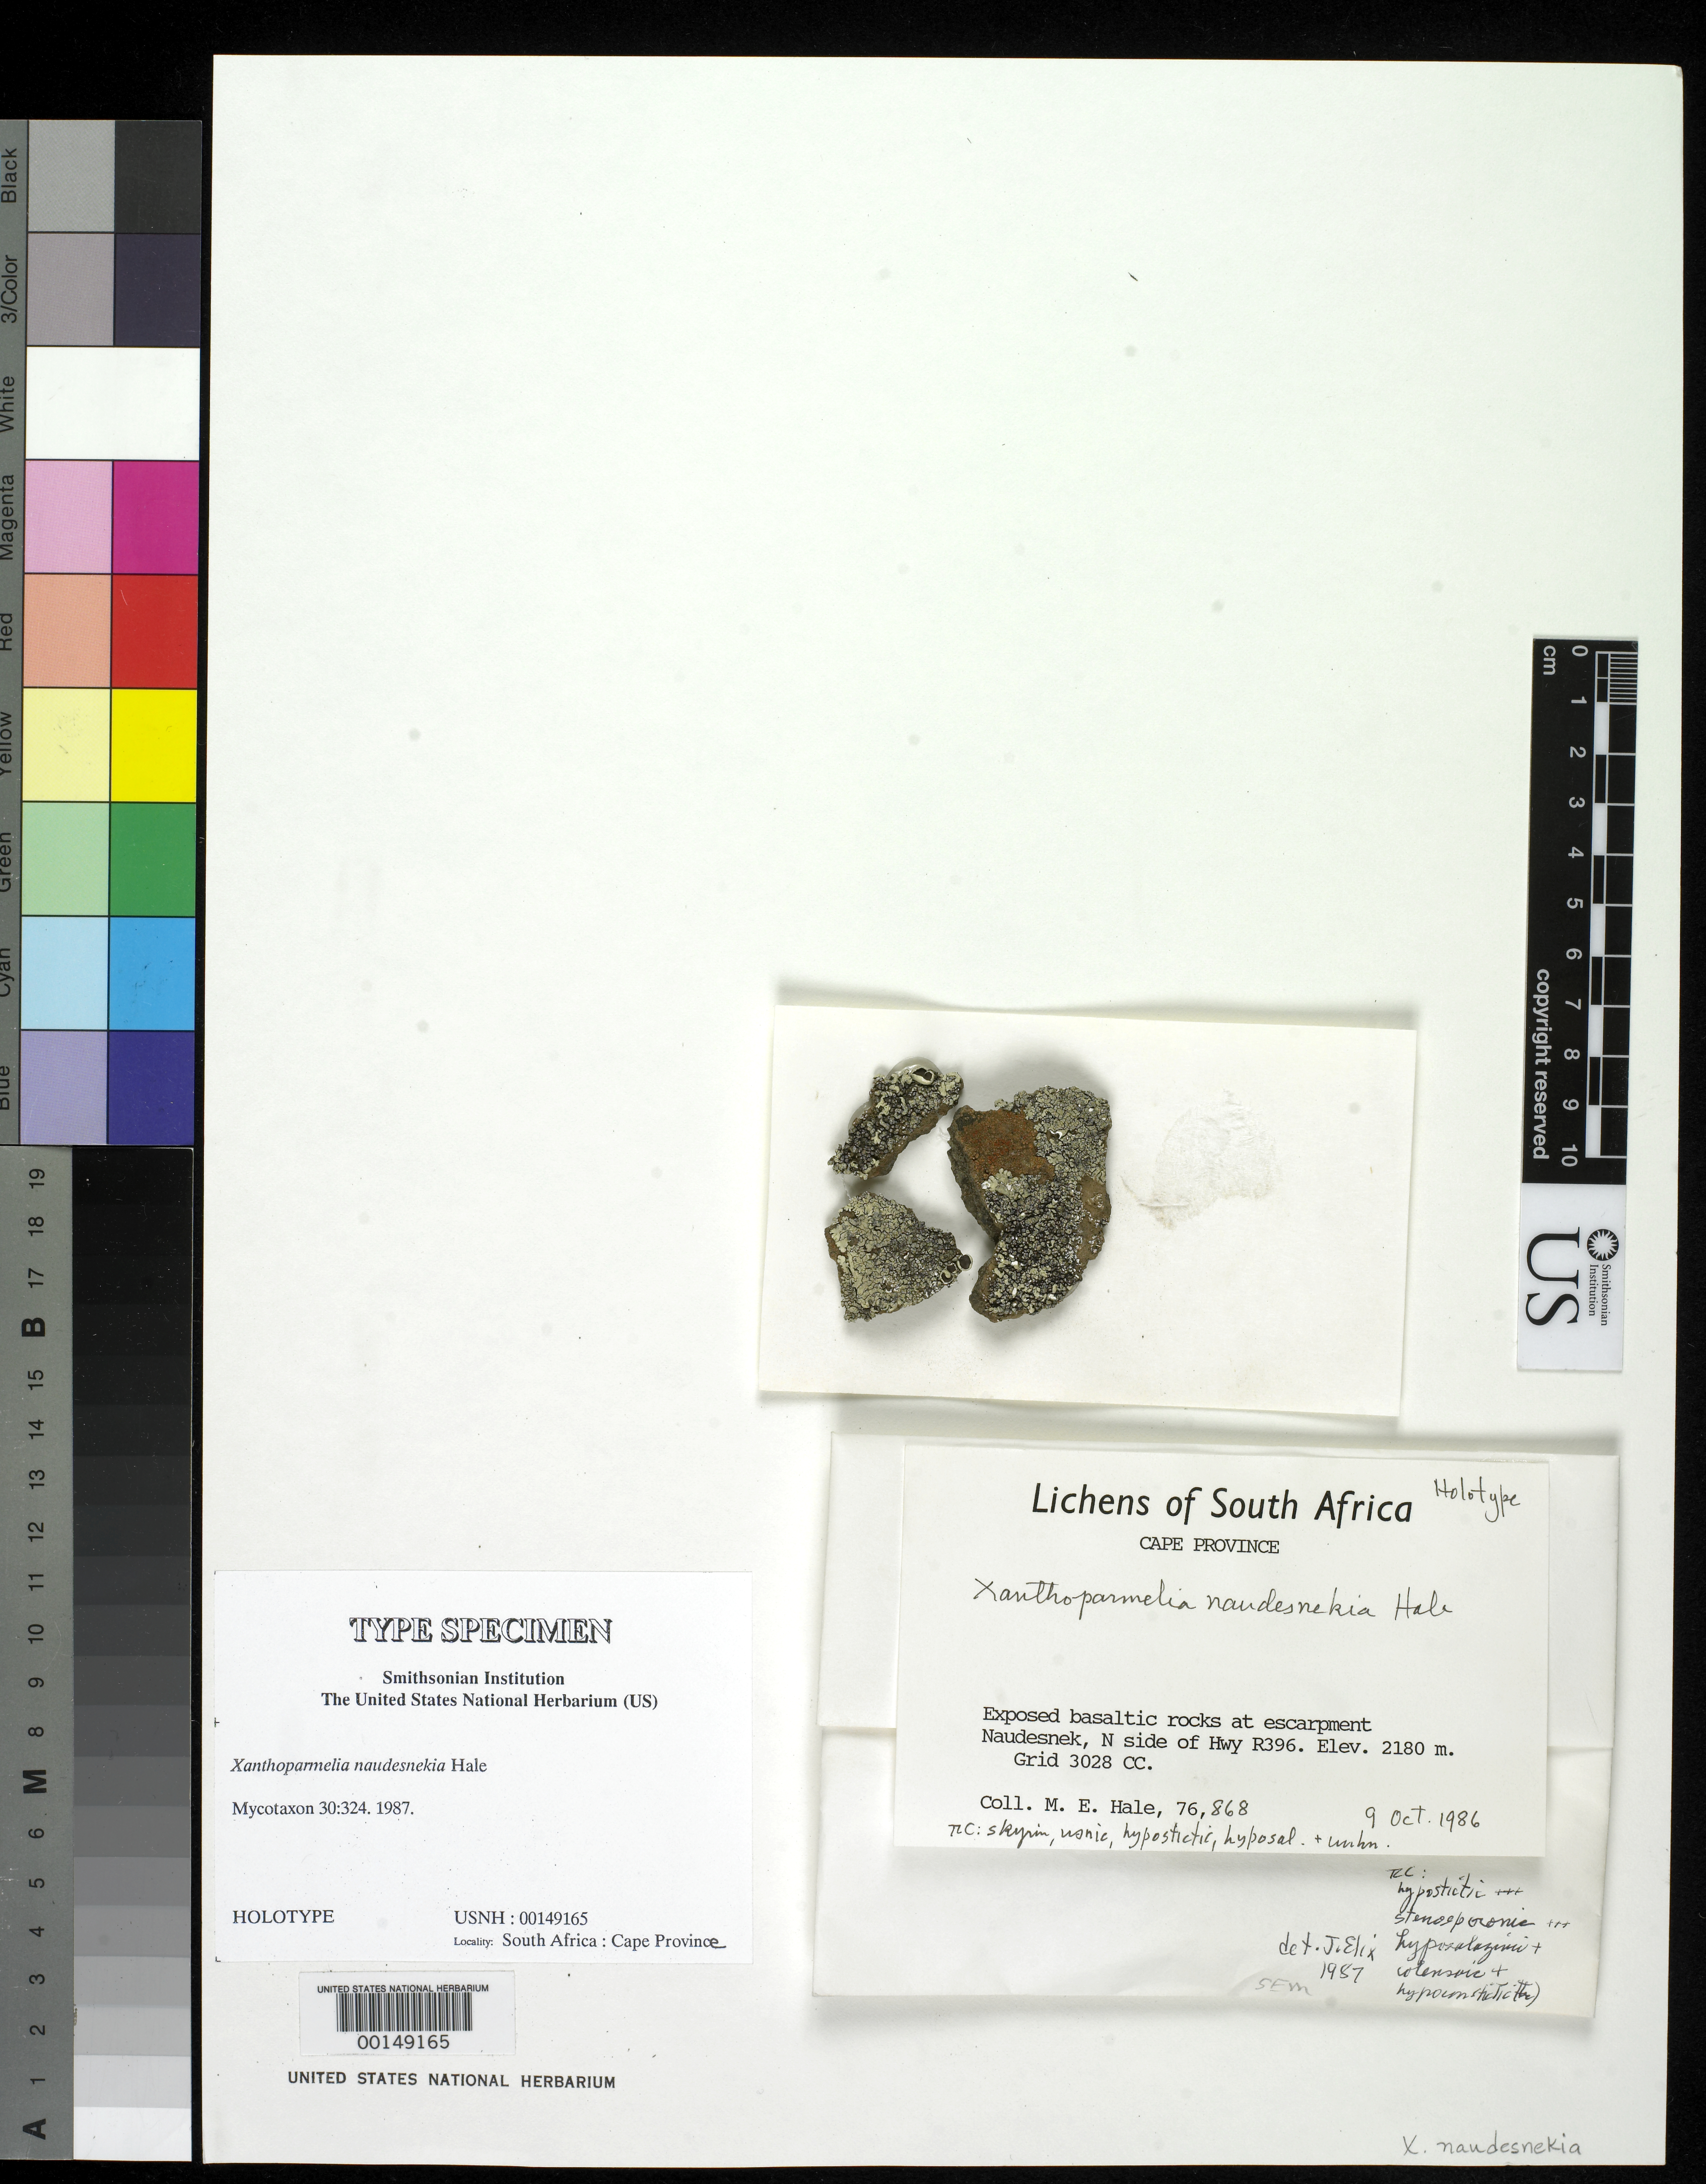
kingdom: Fungi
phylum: Ascomycota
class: Lecanoromycetes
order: Lecanorales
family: Parmeliaceae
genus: Xanthoparmelia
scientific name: Xanthoparmelia naudesnekia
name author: Hale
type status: Holotype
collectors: M. Hale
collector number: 76868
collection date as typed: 9 Oct 1986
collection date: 1986-10-09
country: South Africa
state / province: Eastern Cape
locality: Naudesnek, N side of Hwy R396, Grid 3028 CC, exposed basaltic rocks at escarpment.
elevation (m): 2180